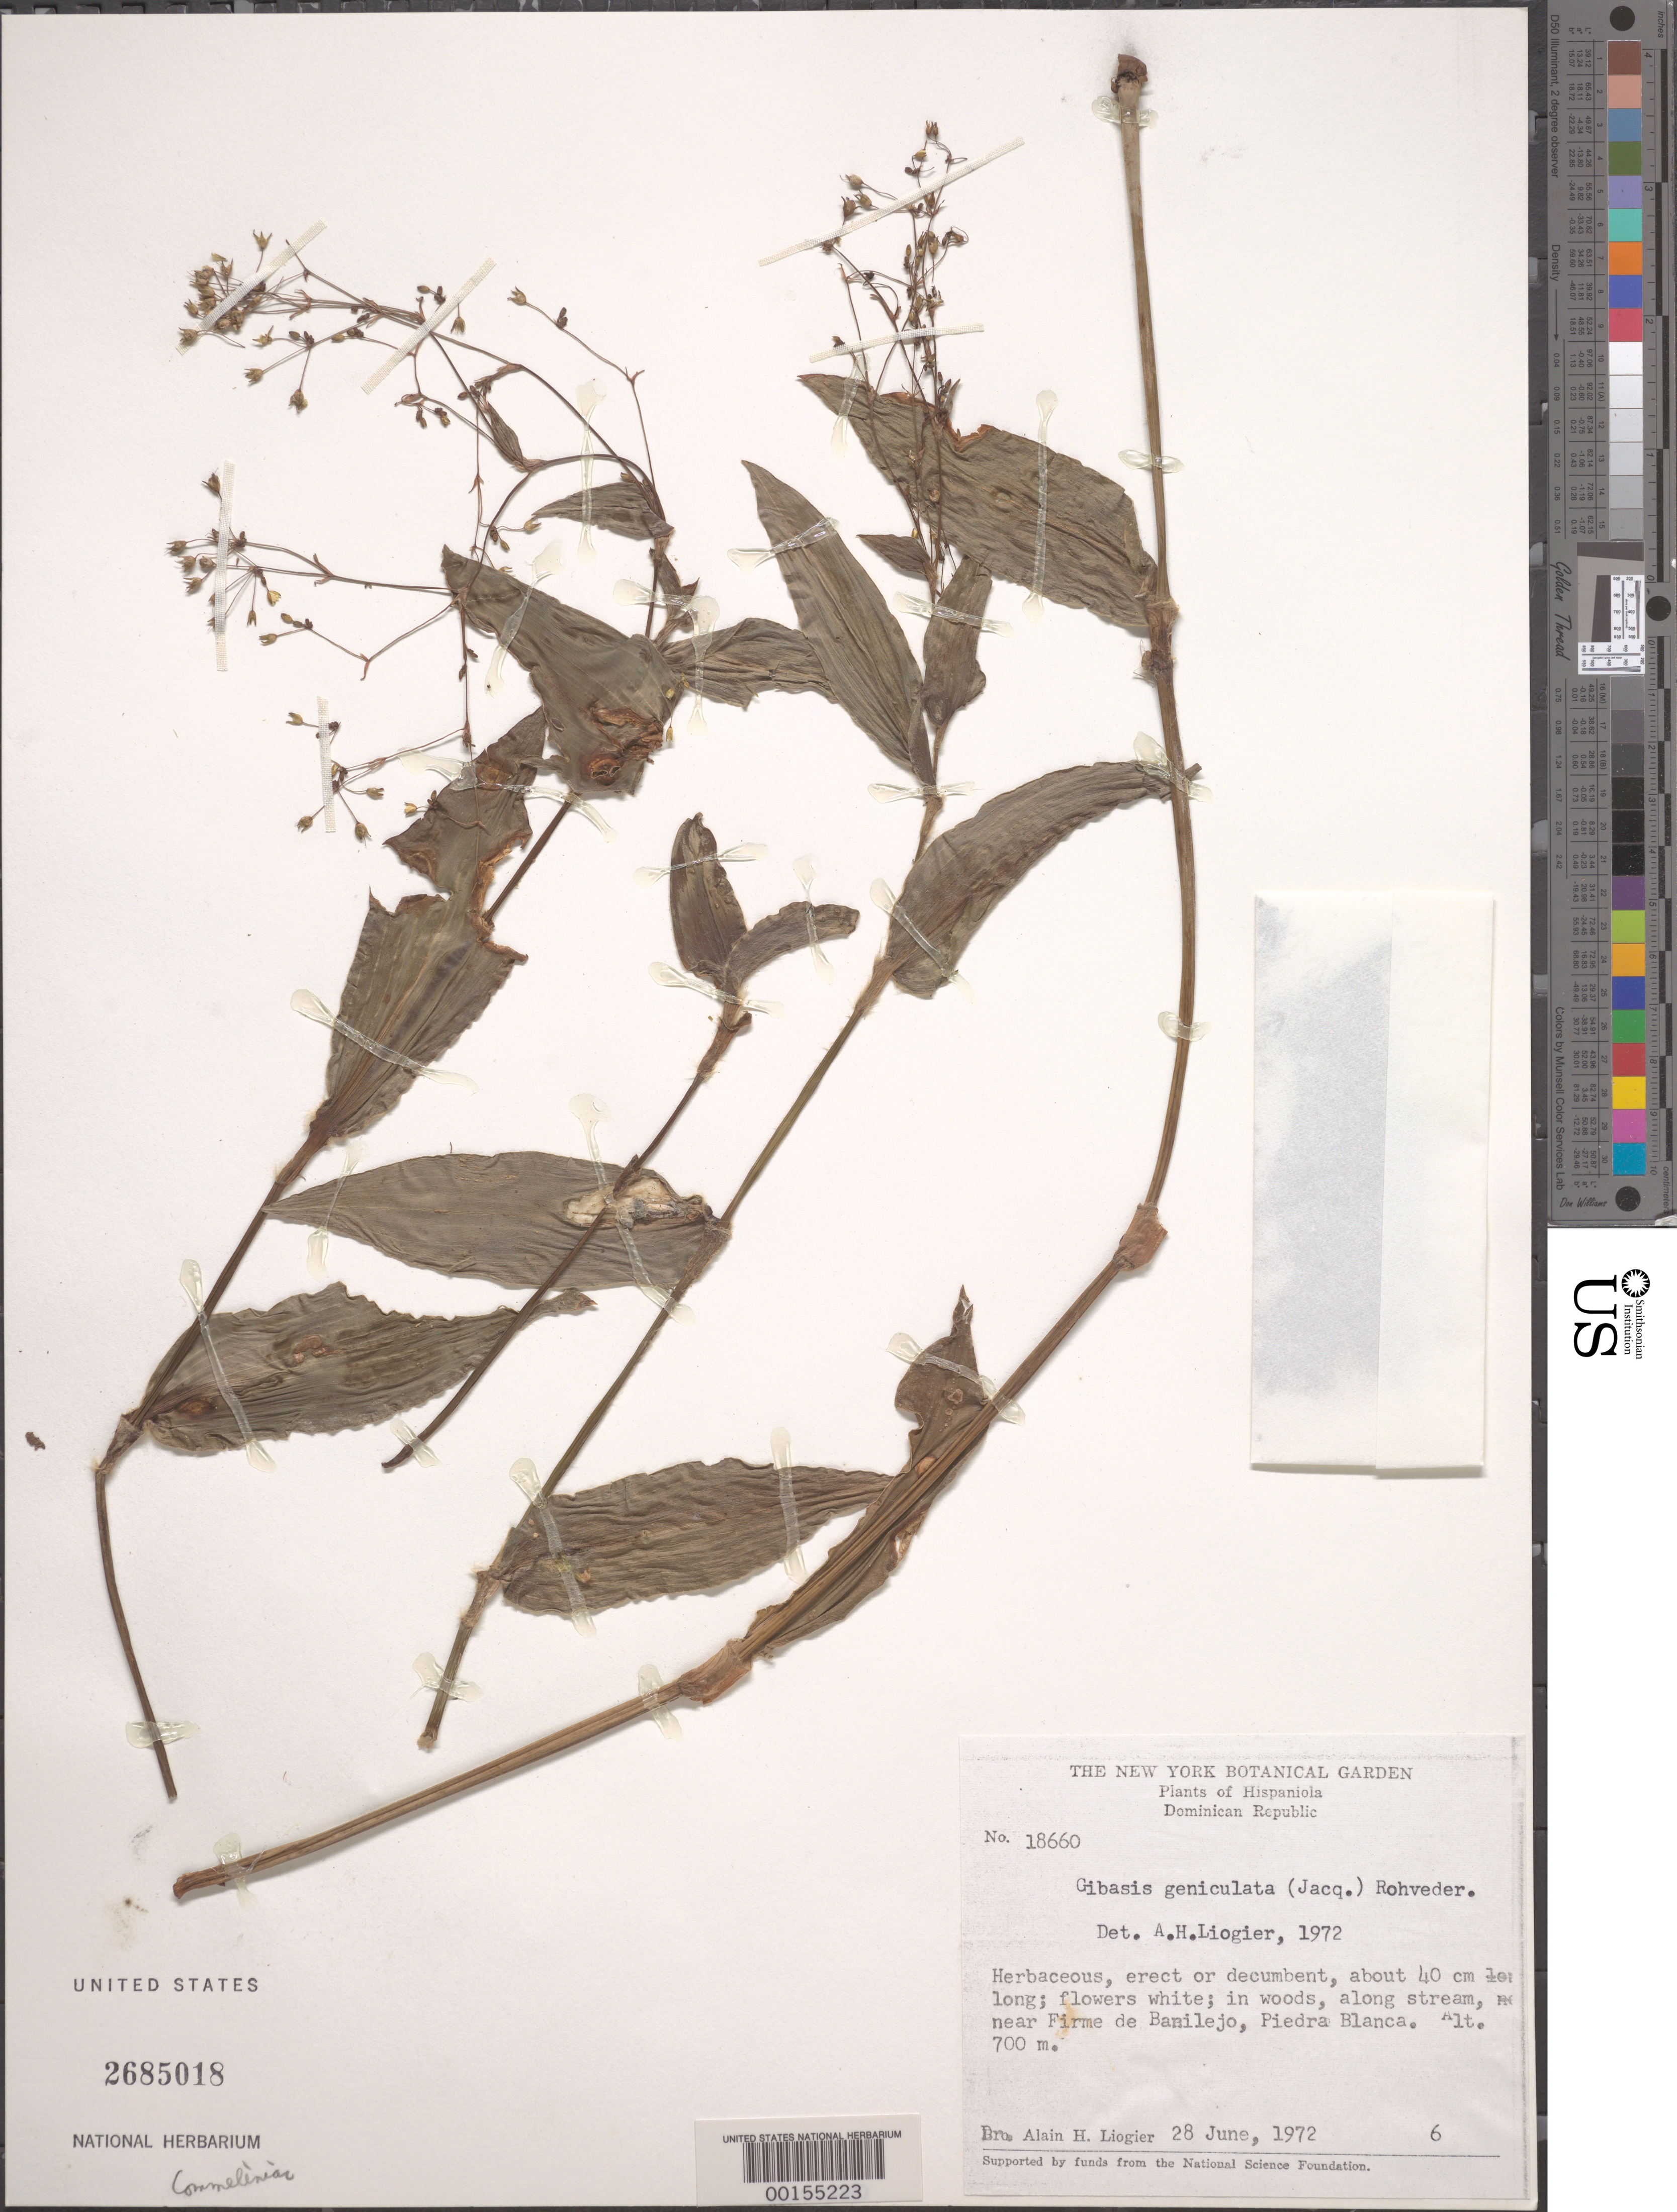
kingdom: Plantae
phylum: Tracheophyta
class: Liliopsida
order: Commelinales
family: Commelinaceae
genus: Gibasis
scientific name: Gibasis geniculata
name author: (Jacq.) Rohweder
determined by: Faden, Robert B., (US), Smithsonian Institution - National Museum of Natural History (UNITED STATES)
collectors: A. H. Liogier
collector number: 18660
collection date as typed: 28 Jun 1972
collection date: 1972-06-28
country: Dominican Republic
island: Hispaniola Island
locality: Near firme de banilejo, piedra blanca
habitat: Streambank, woods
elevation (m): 700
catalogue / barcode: US 2685018